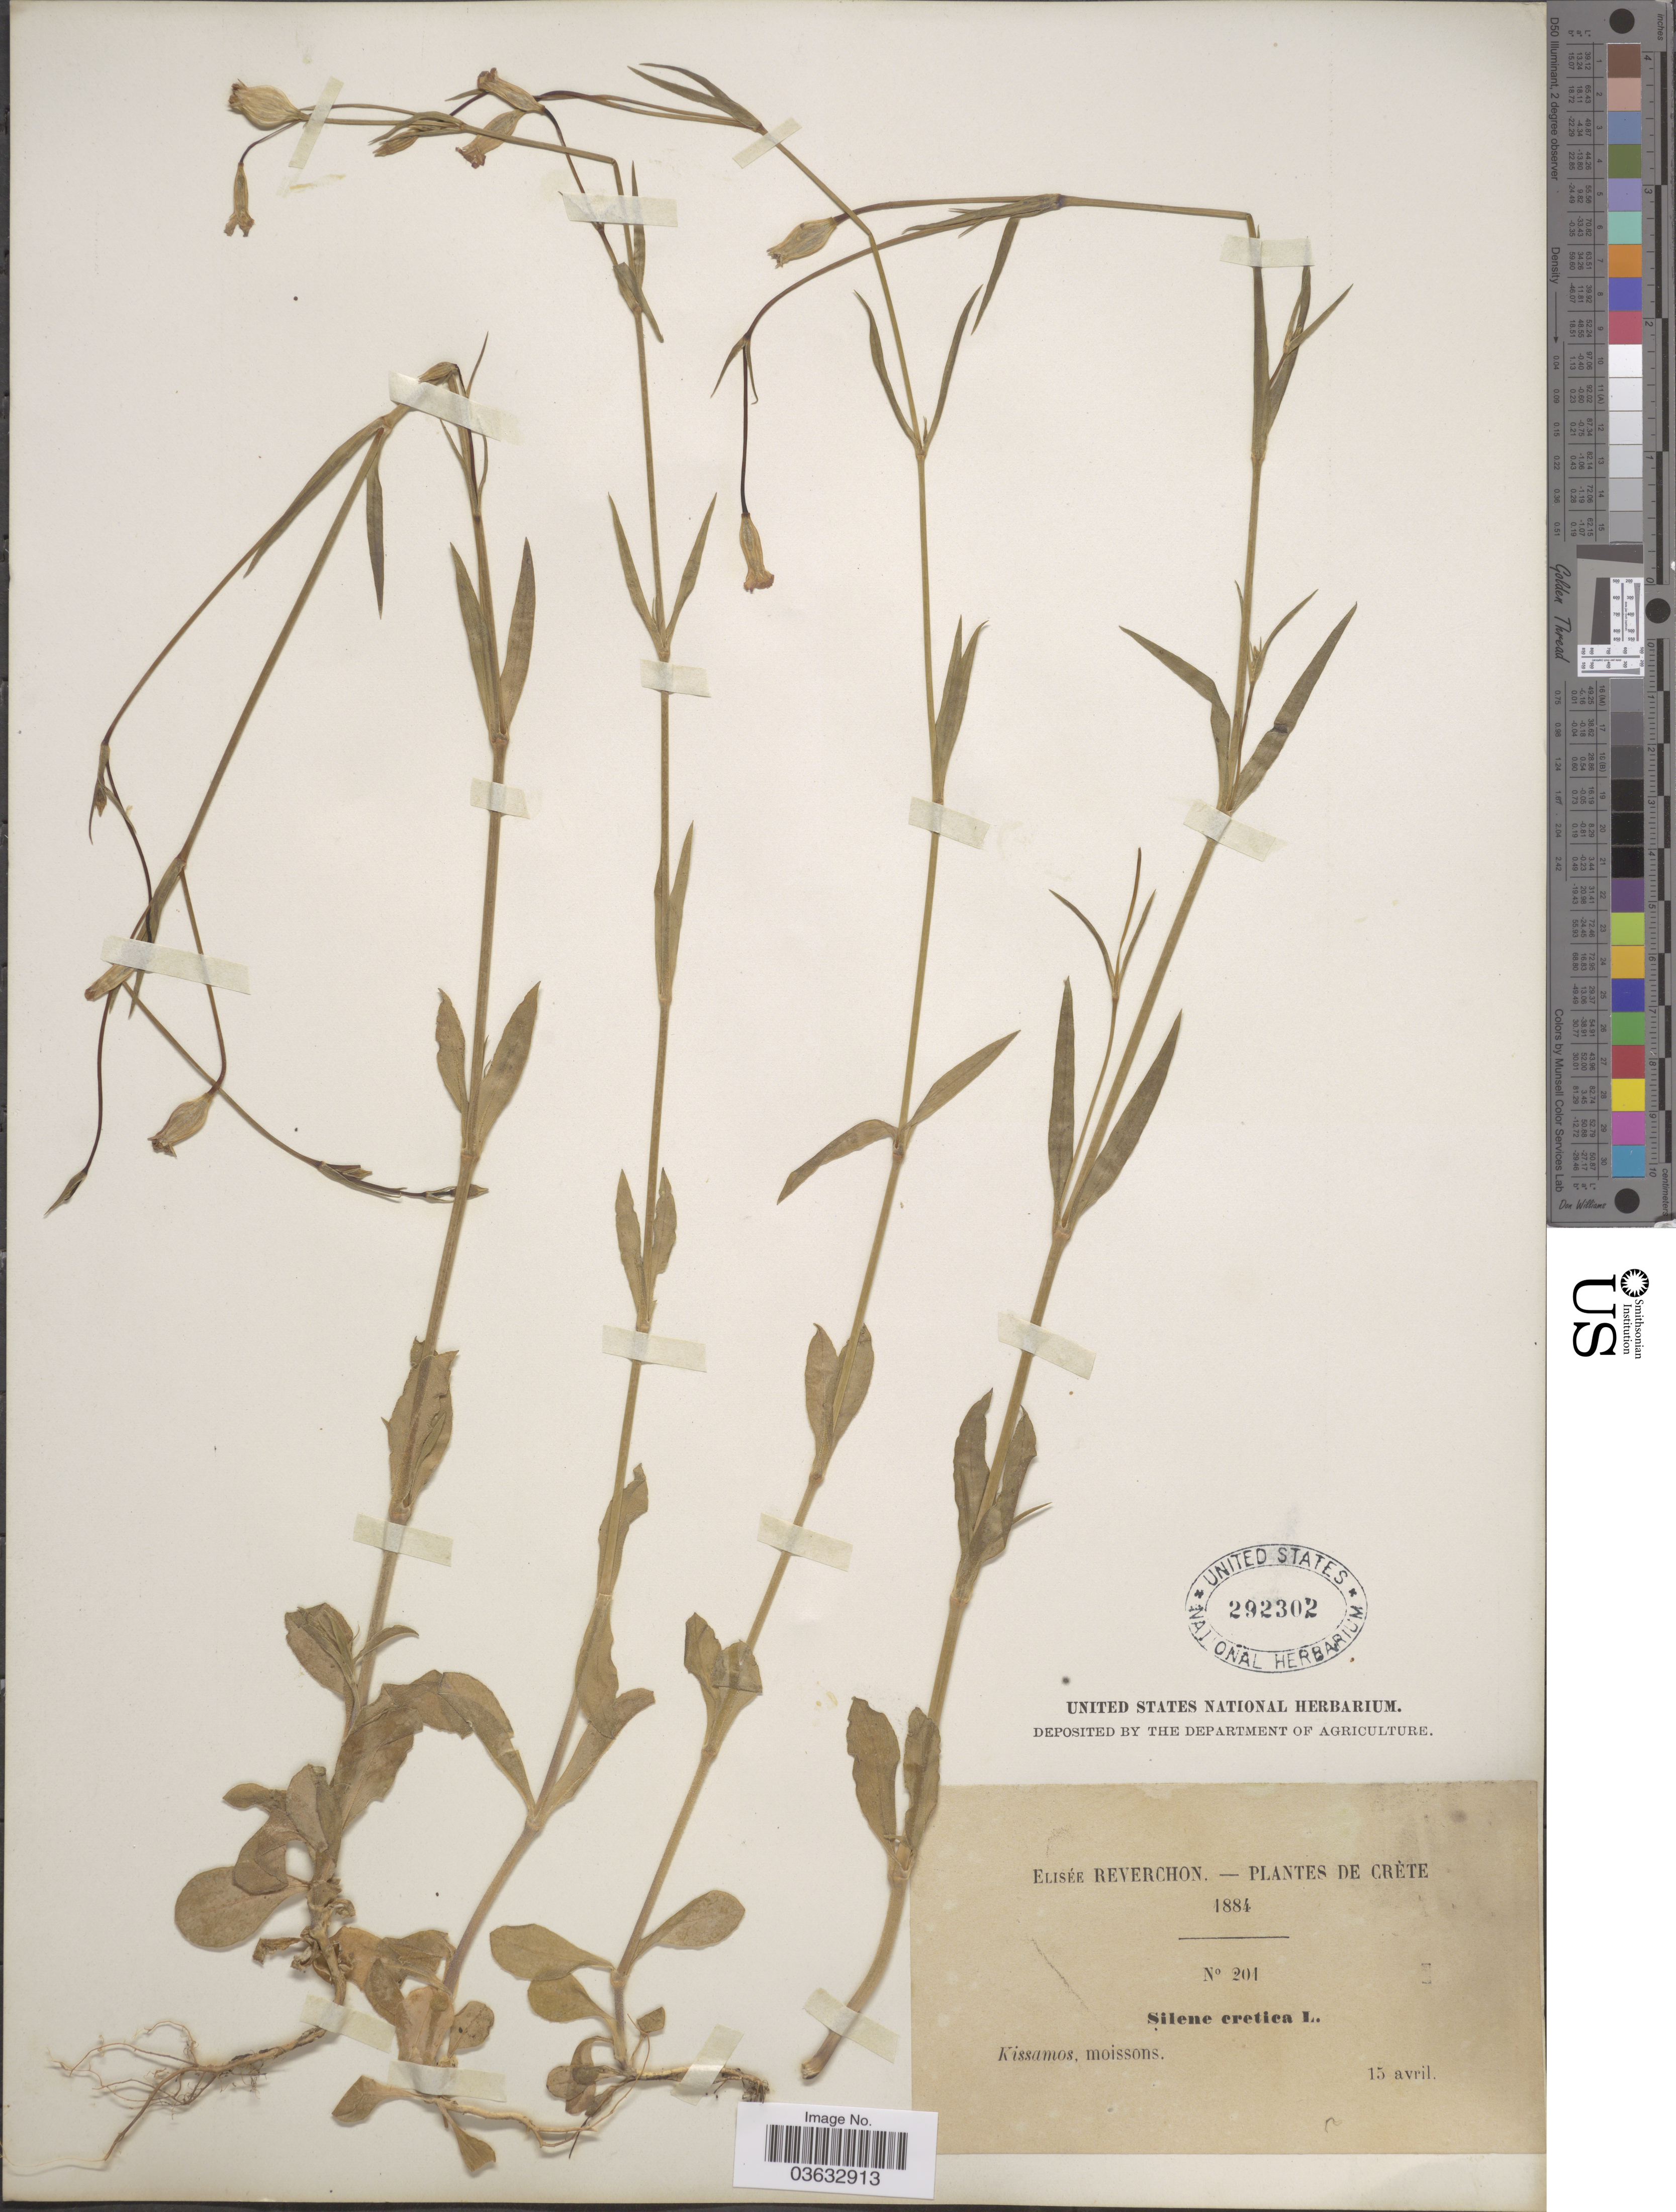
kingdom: Plantae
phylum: Tracheophyta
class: Magnoliopsida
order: Caryophyllales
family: Caryophyllaceae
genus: Silene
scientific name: Silene cretica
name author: L.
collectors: E. Reverchon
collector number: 201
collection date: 1884-04-15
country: Greece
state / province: Crete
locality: Crète. Kissamos, moissons.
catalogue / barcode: US 292302